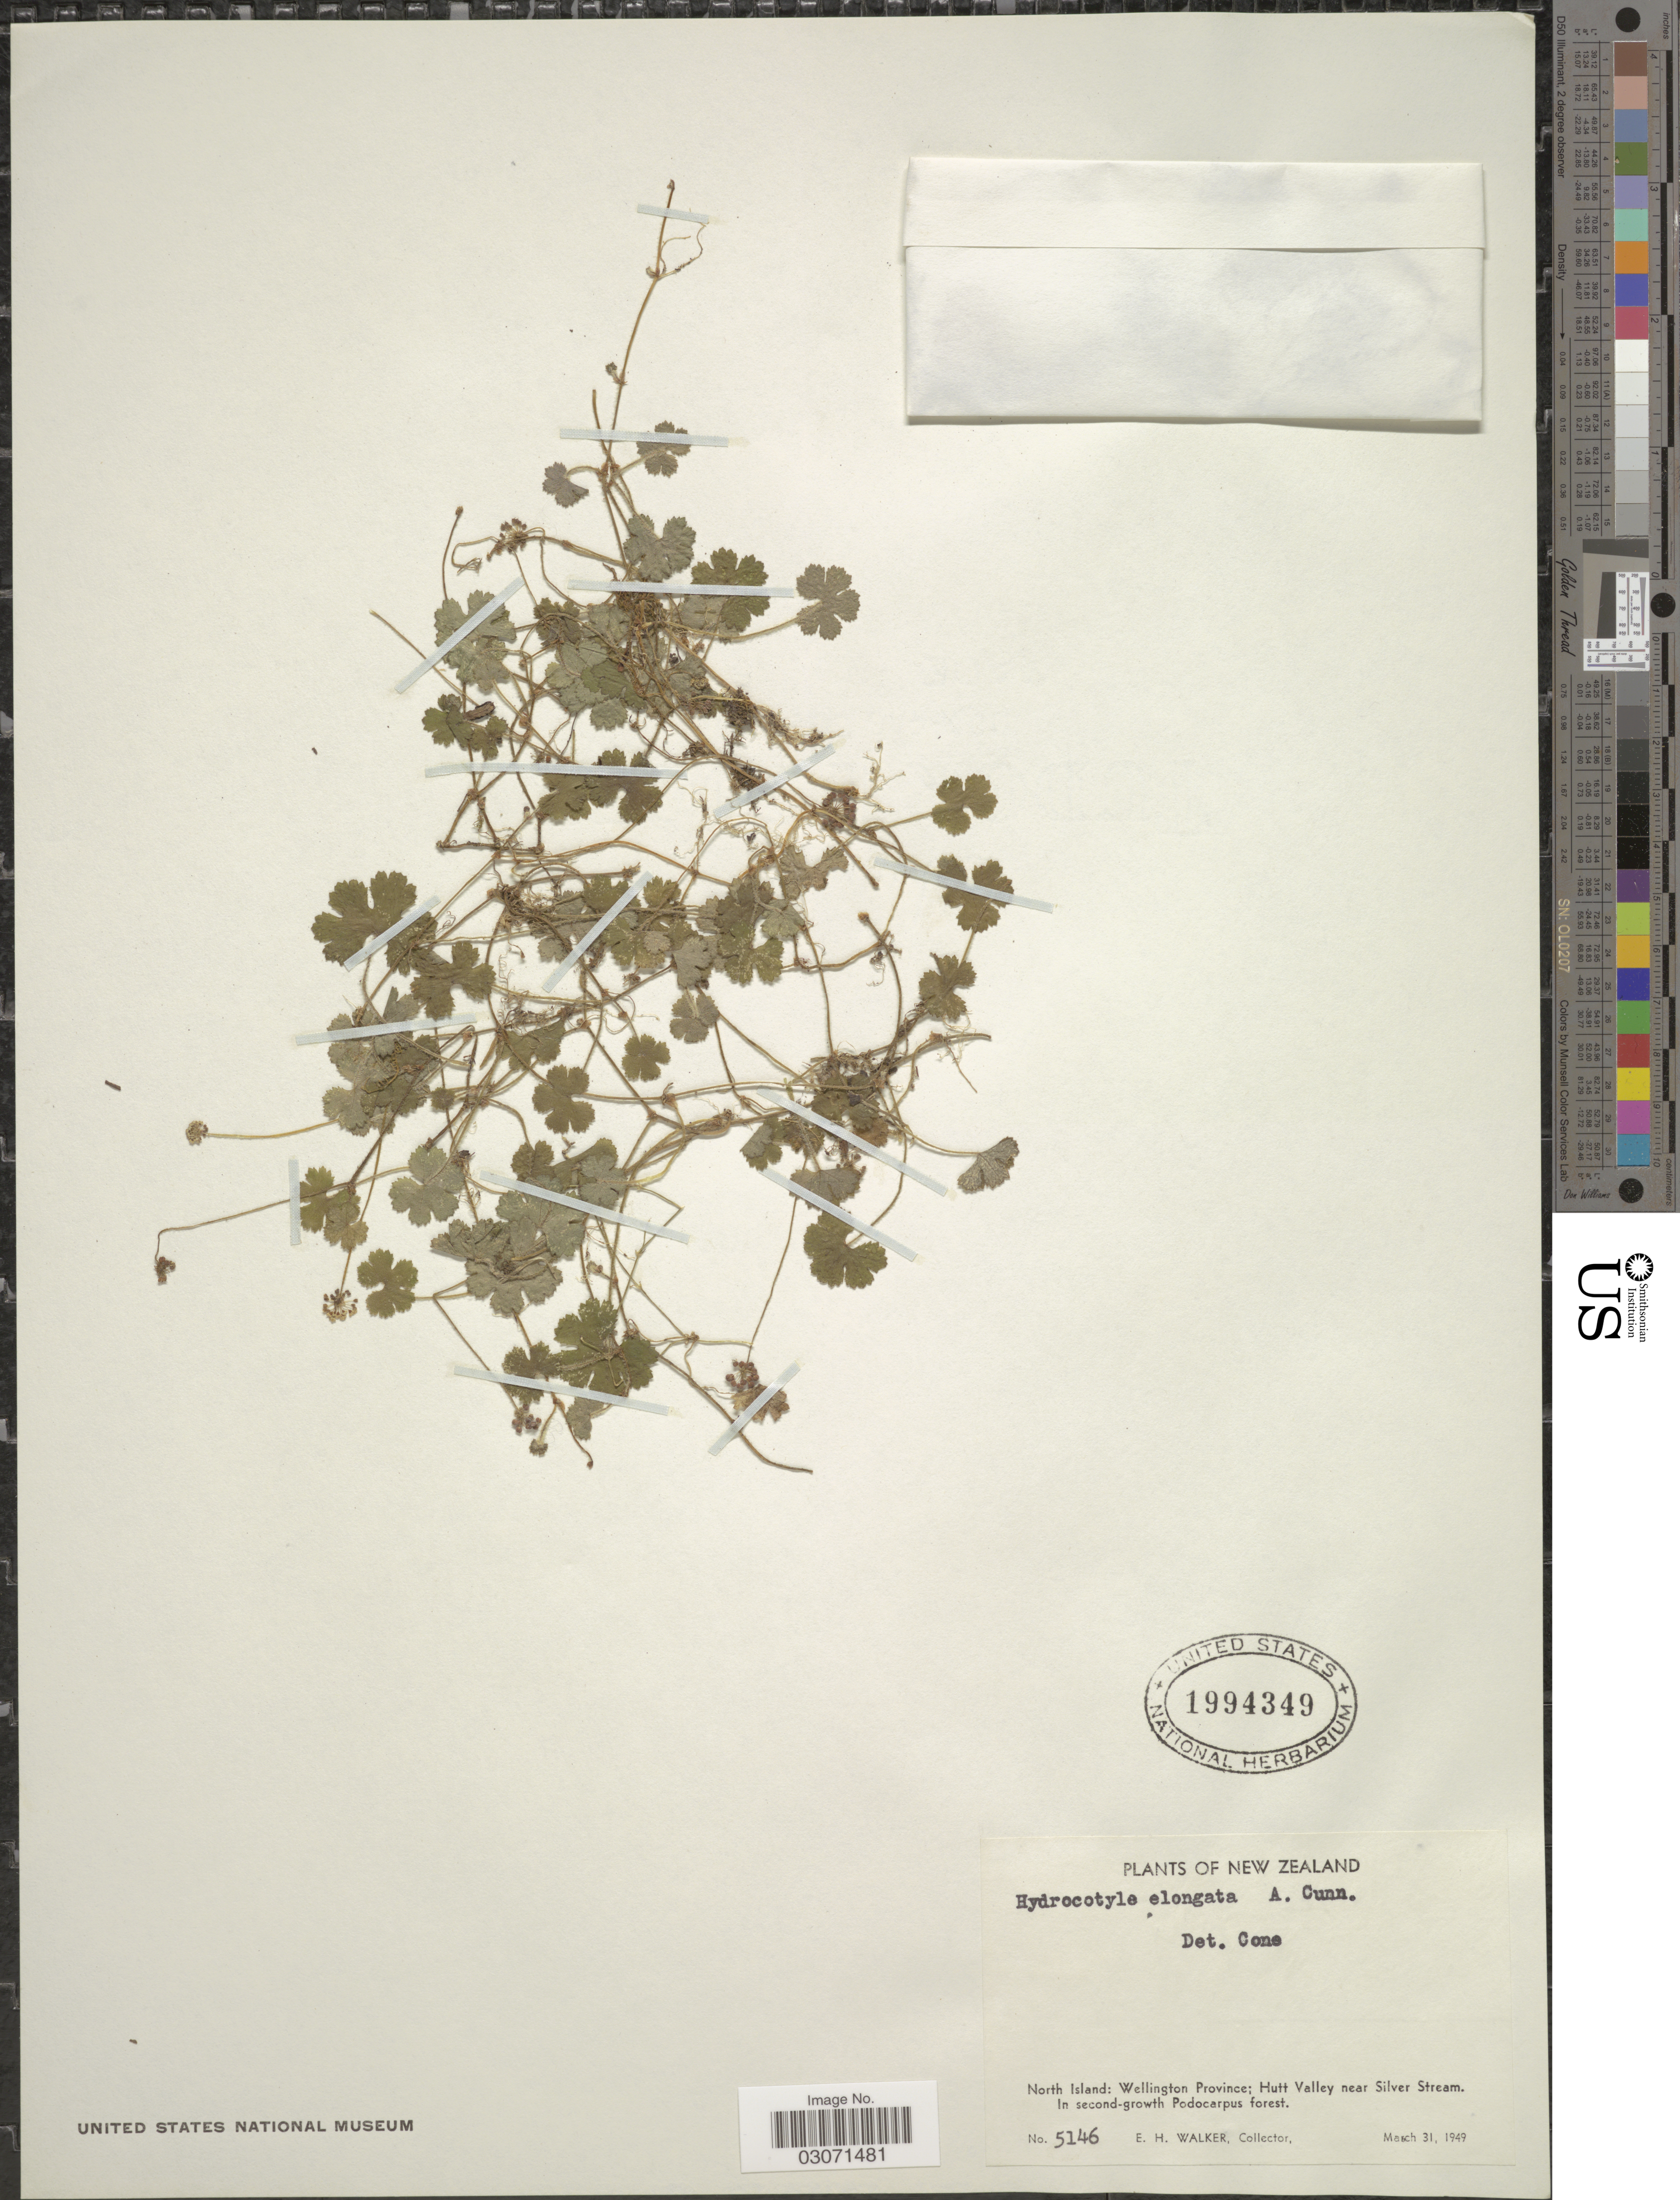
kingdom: Plantae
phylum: Tracheophyta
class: Magnoliopsida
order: Apiales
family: Araliaceae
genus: Hydrocotyle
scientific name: Hydrocotyle elongata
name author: A. Cunn. ex Hook. f.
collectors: E. H. Walker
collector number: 5146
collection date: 1949-03-31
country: New Zealand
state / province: Wellington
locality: North Island. Hutt Valley near Silver Stream.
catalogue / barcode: US 1994349